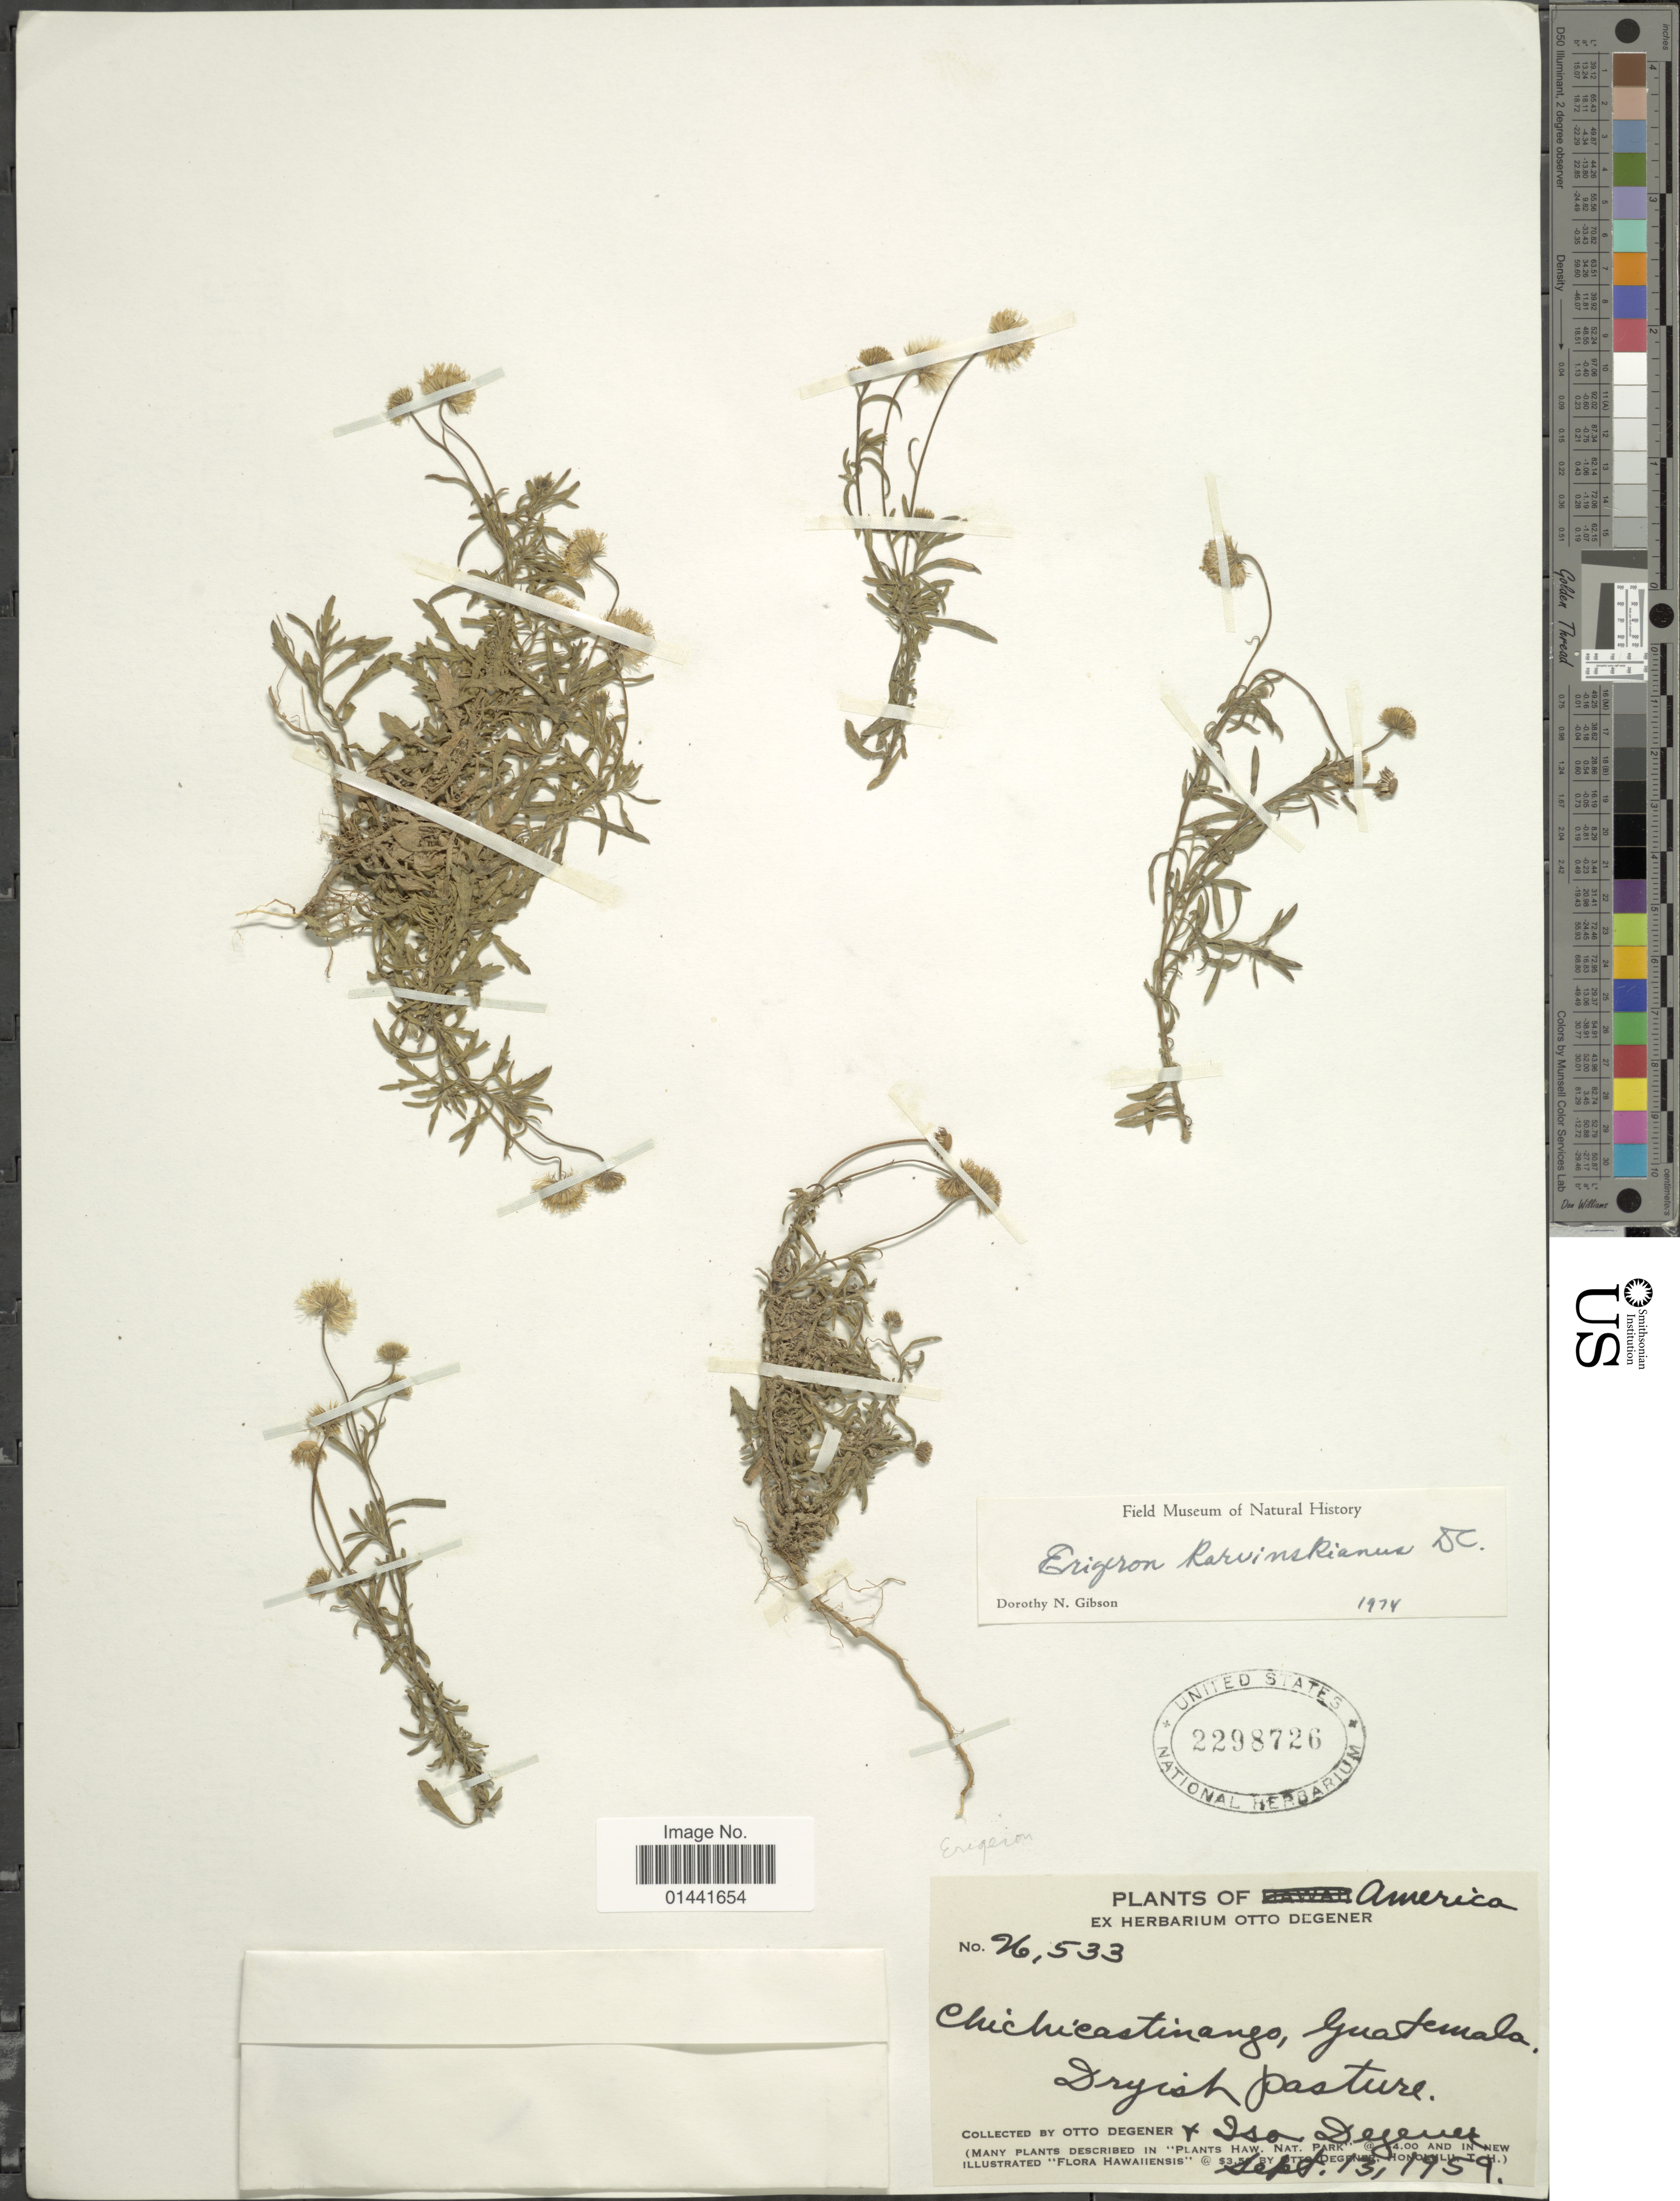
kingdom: Plantae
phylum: Tracheophyta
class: Magnoliopsida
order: Asterales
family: Asteraceae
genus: Erigeron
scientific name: Erigeron karvinskianus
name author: DC.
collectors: O. Degener & I. Degener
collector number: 26533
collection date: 1959-09-13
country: Guatemala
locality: Chichicastinango, dryish pasture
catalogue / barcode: US 2298726